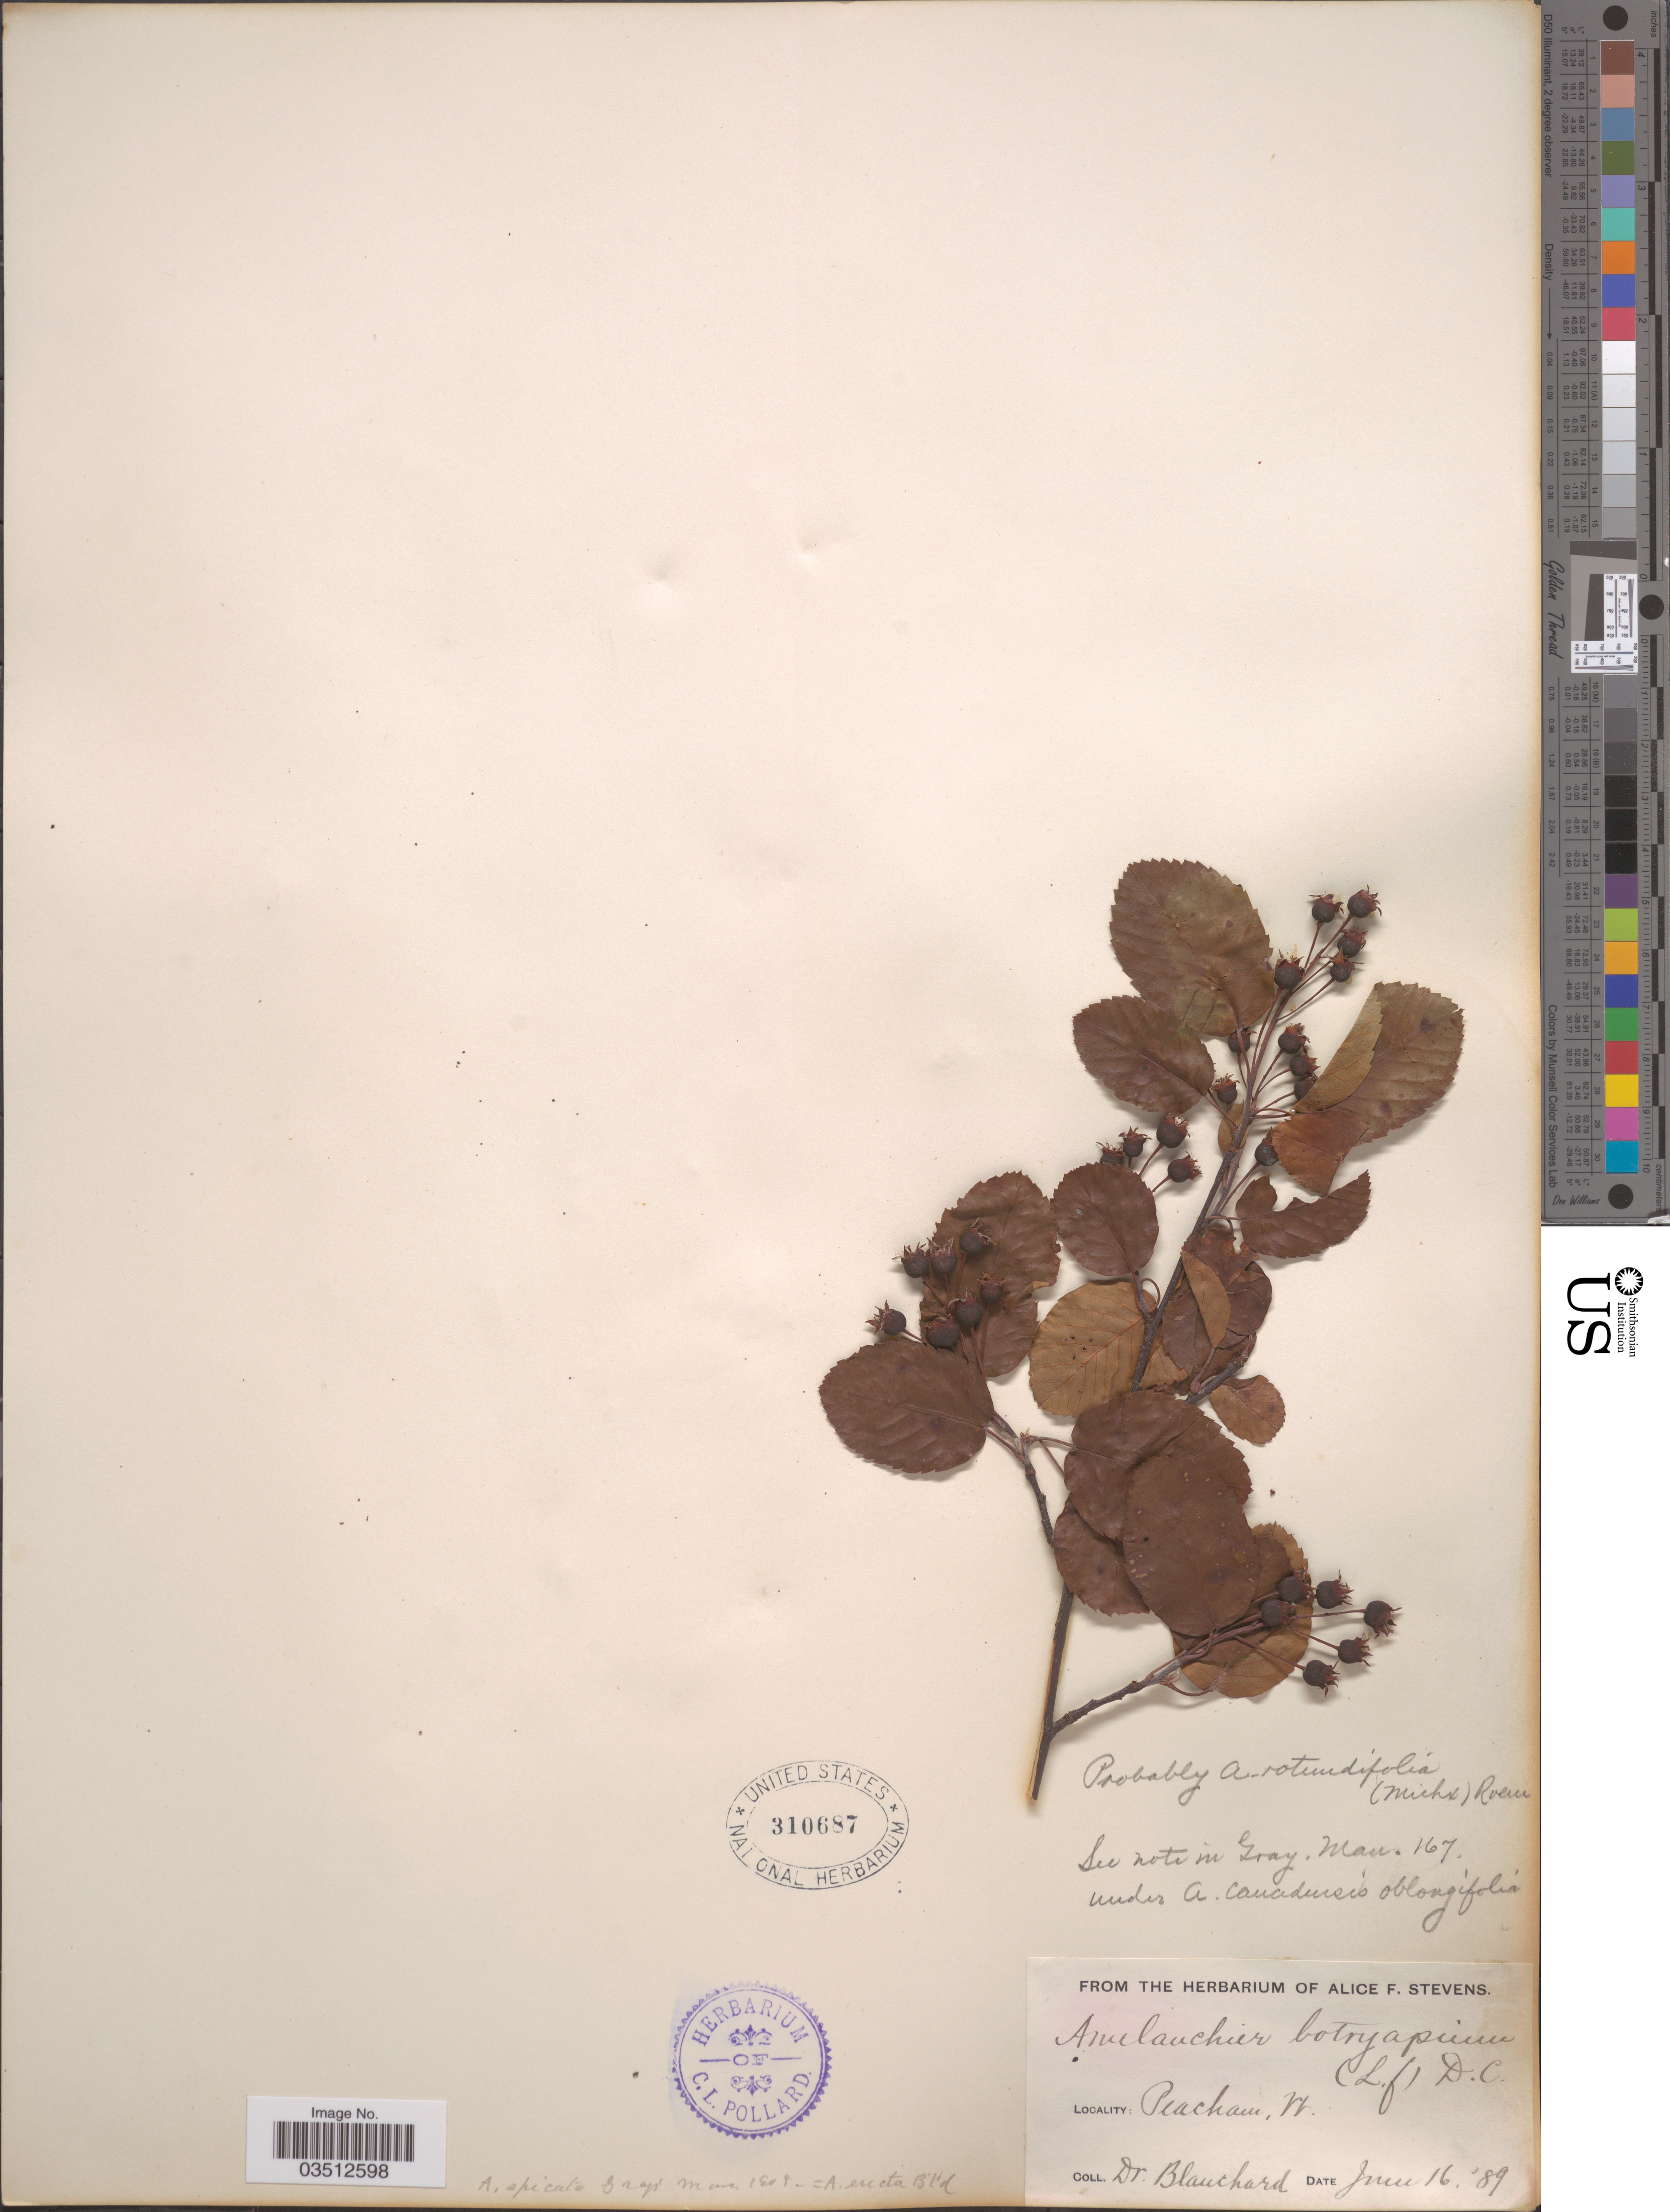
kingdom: Plantae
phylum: Tracheophyta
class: Magnoliopsida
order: Rosales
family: Rosaceae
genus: Amelanchier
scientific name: Amelanchier sanguinea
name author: (Pursh) DC.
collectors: Blanchard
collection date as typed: Transcribed d/m/y: 16/6/89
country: United States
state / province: Vermont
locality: Peacham.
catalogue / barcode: US 310687